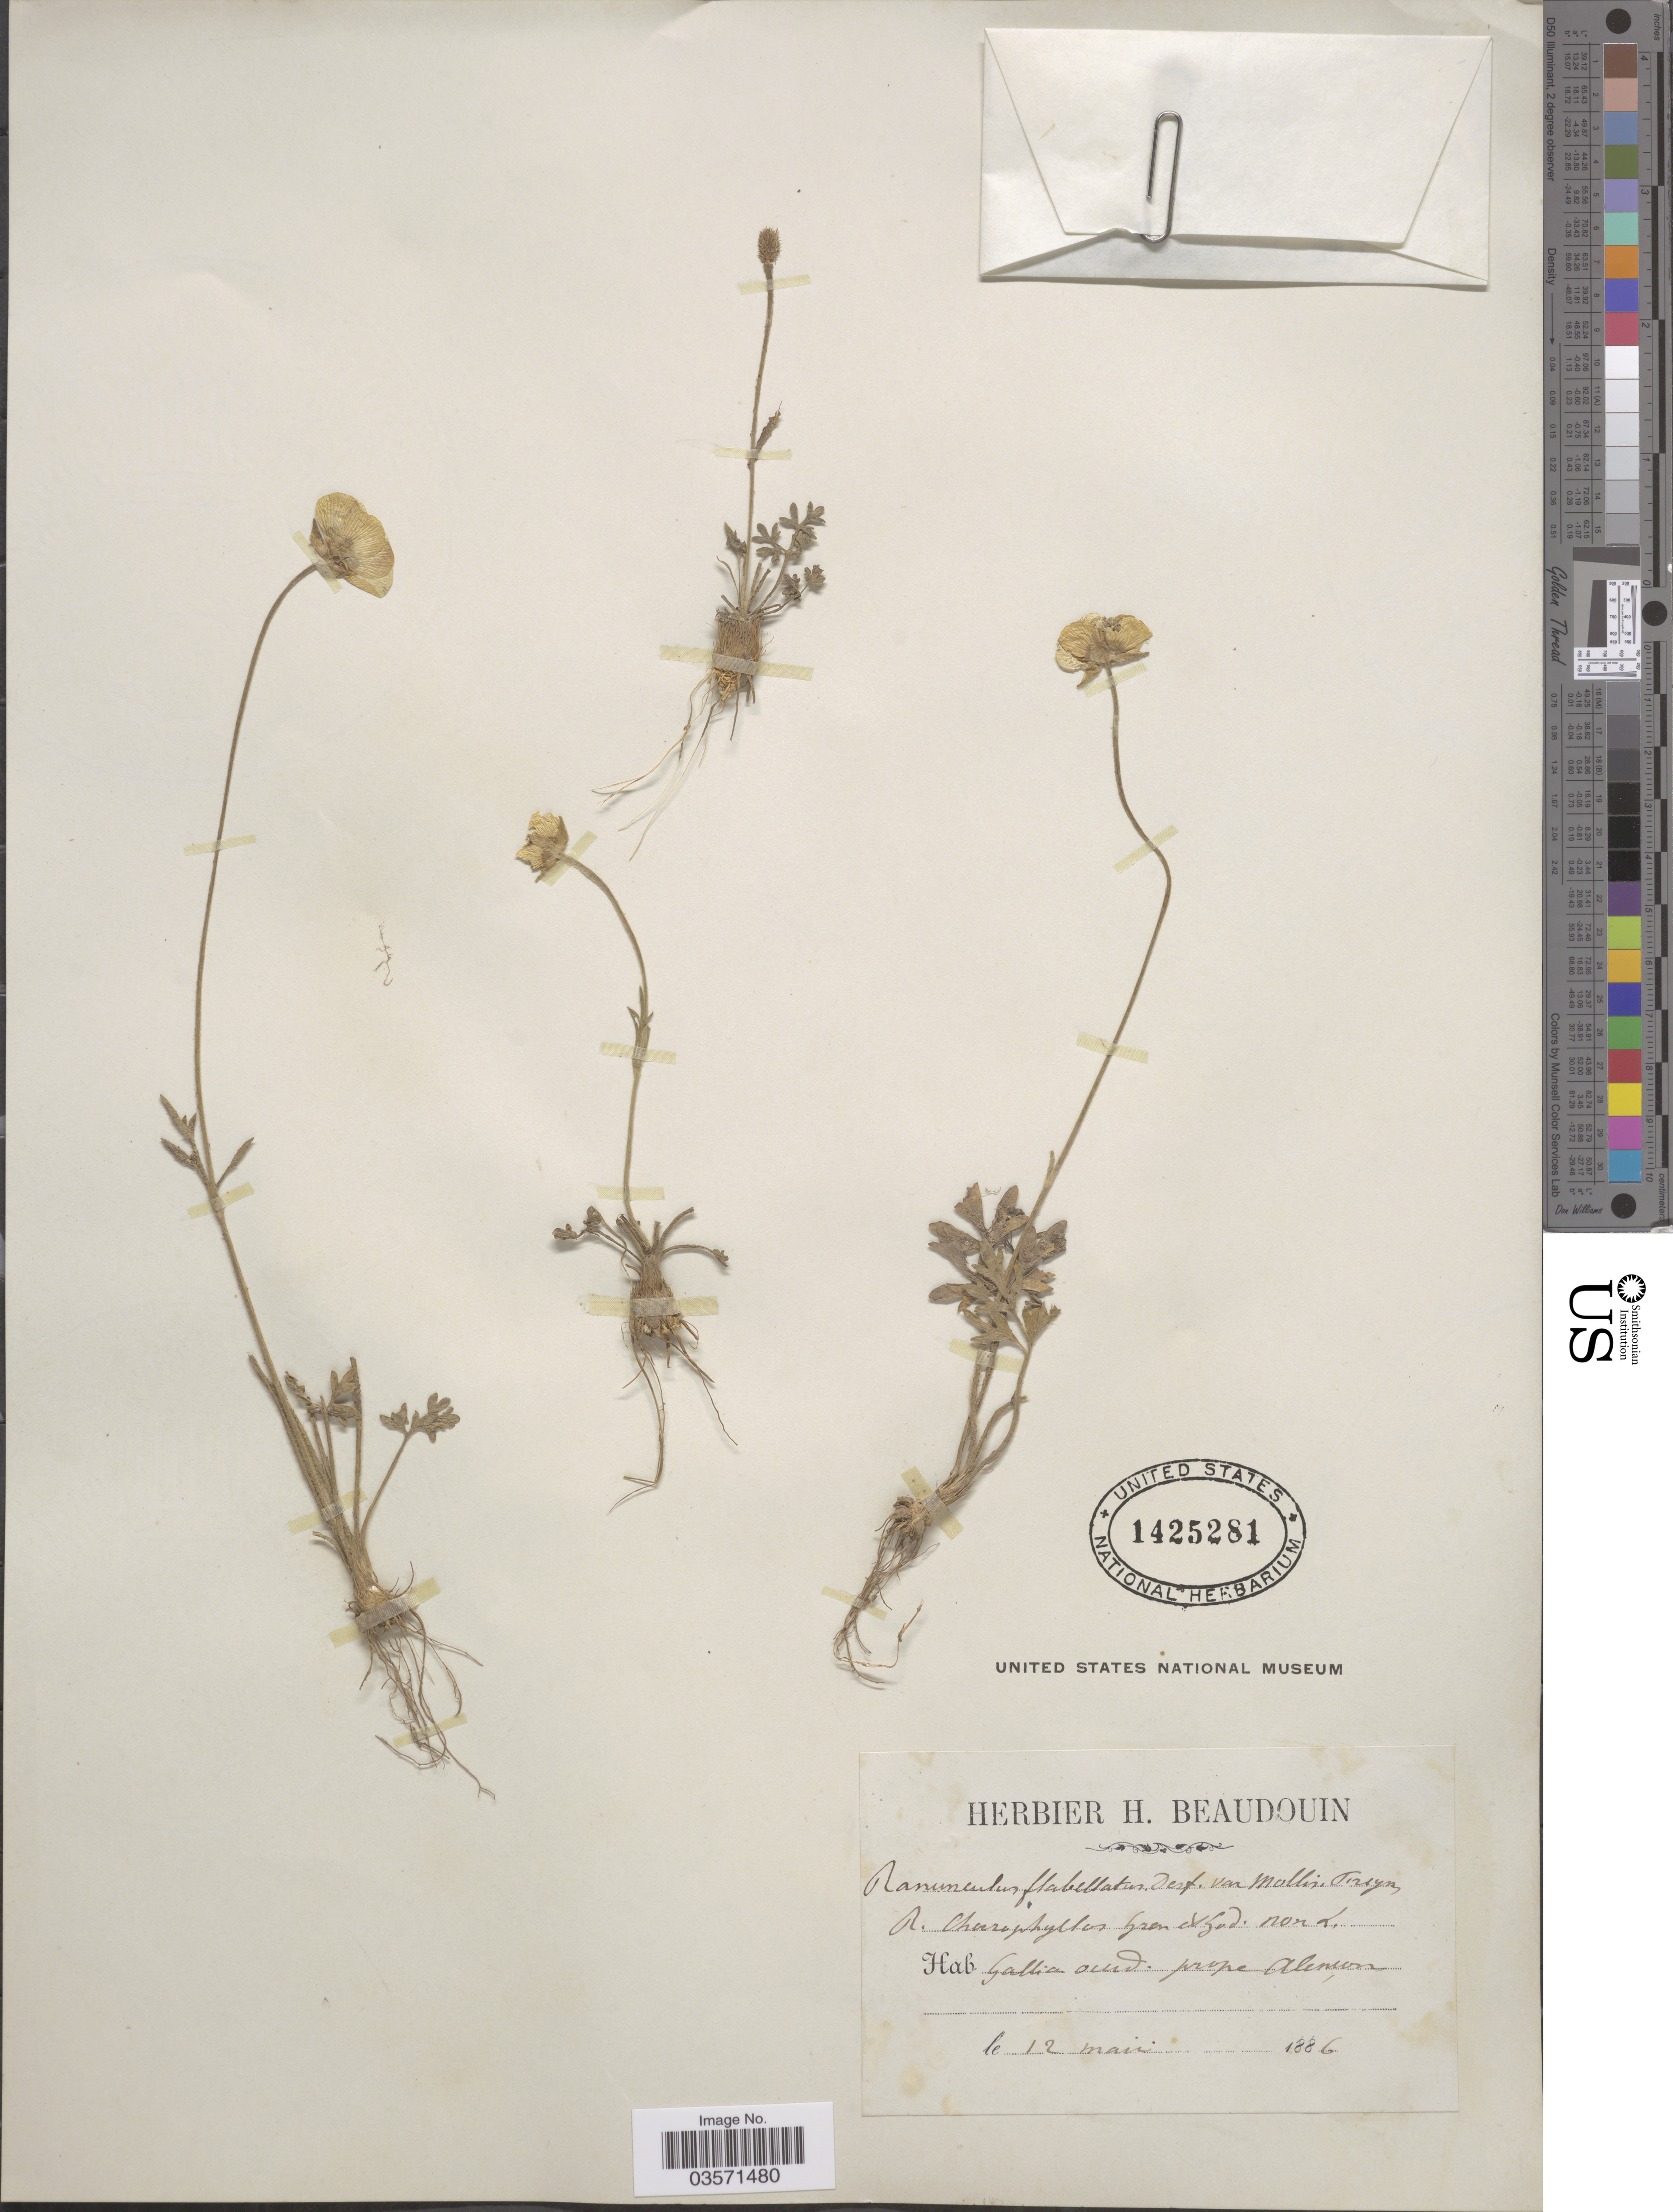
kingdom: Plantae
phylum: Tracheophyta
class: Magnoliopsida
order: Ranunculales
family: Ranunculaceae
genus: Ranunculus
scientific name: Ranunculus flabellaris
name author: Raf.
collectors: ex herb. H. Beaudouin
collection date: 1886-05-12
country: France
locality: Gallia occid. prope Alemon [interpreted].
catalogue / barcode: US 1425281